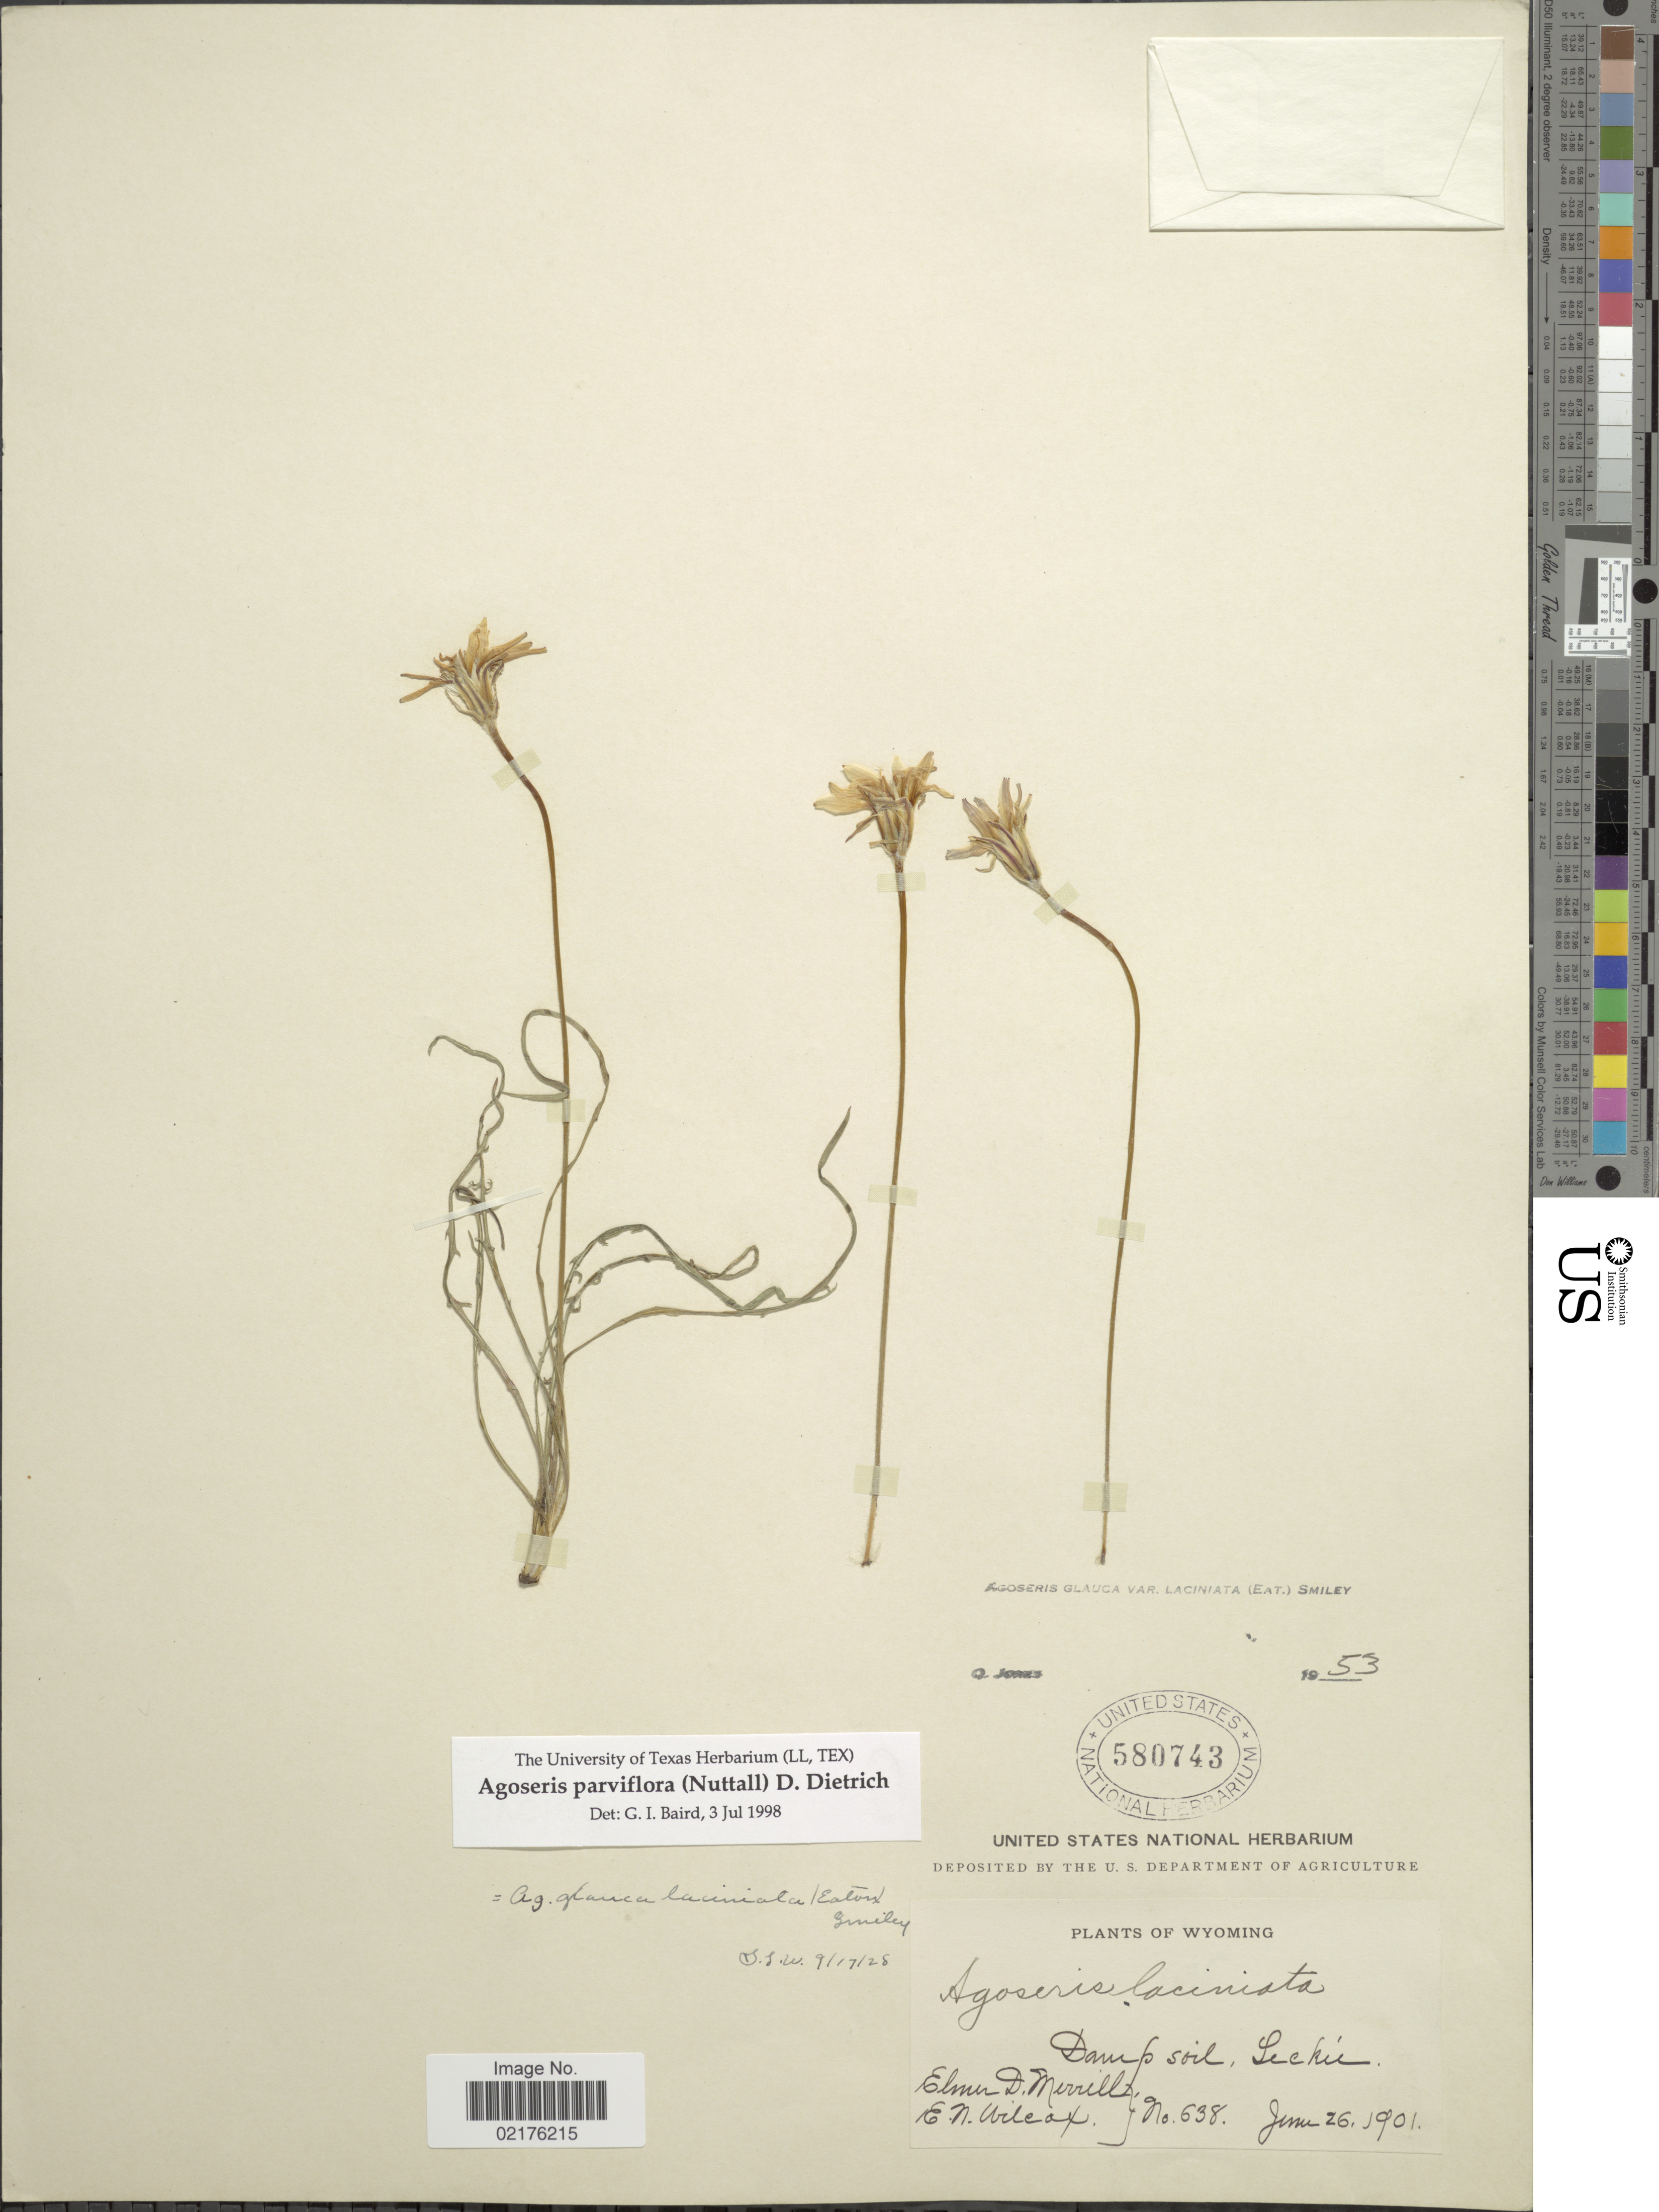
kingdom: Plantae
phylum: Tracheophyta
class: Magnoliopsida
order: Asterales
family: Asteraceae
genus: Agoseris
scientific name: Agoseris parviflora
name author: (Nutt.) D. Dietr.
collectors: E. D. Merrill & E. Wilcox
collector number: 638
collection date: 1901-06-26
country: United States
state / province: Wyoming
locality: Damp soil, Leckie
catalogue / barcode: US 580743